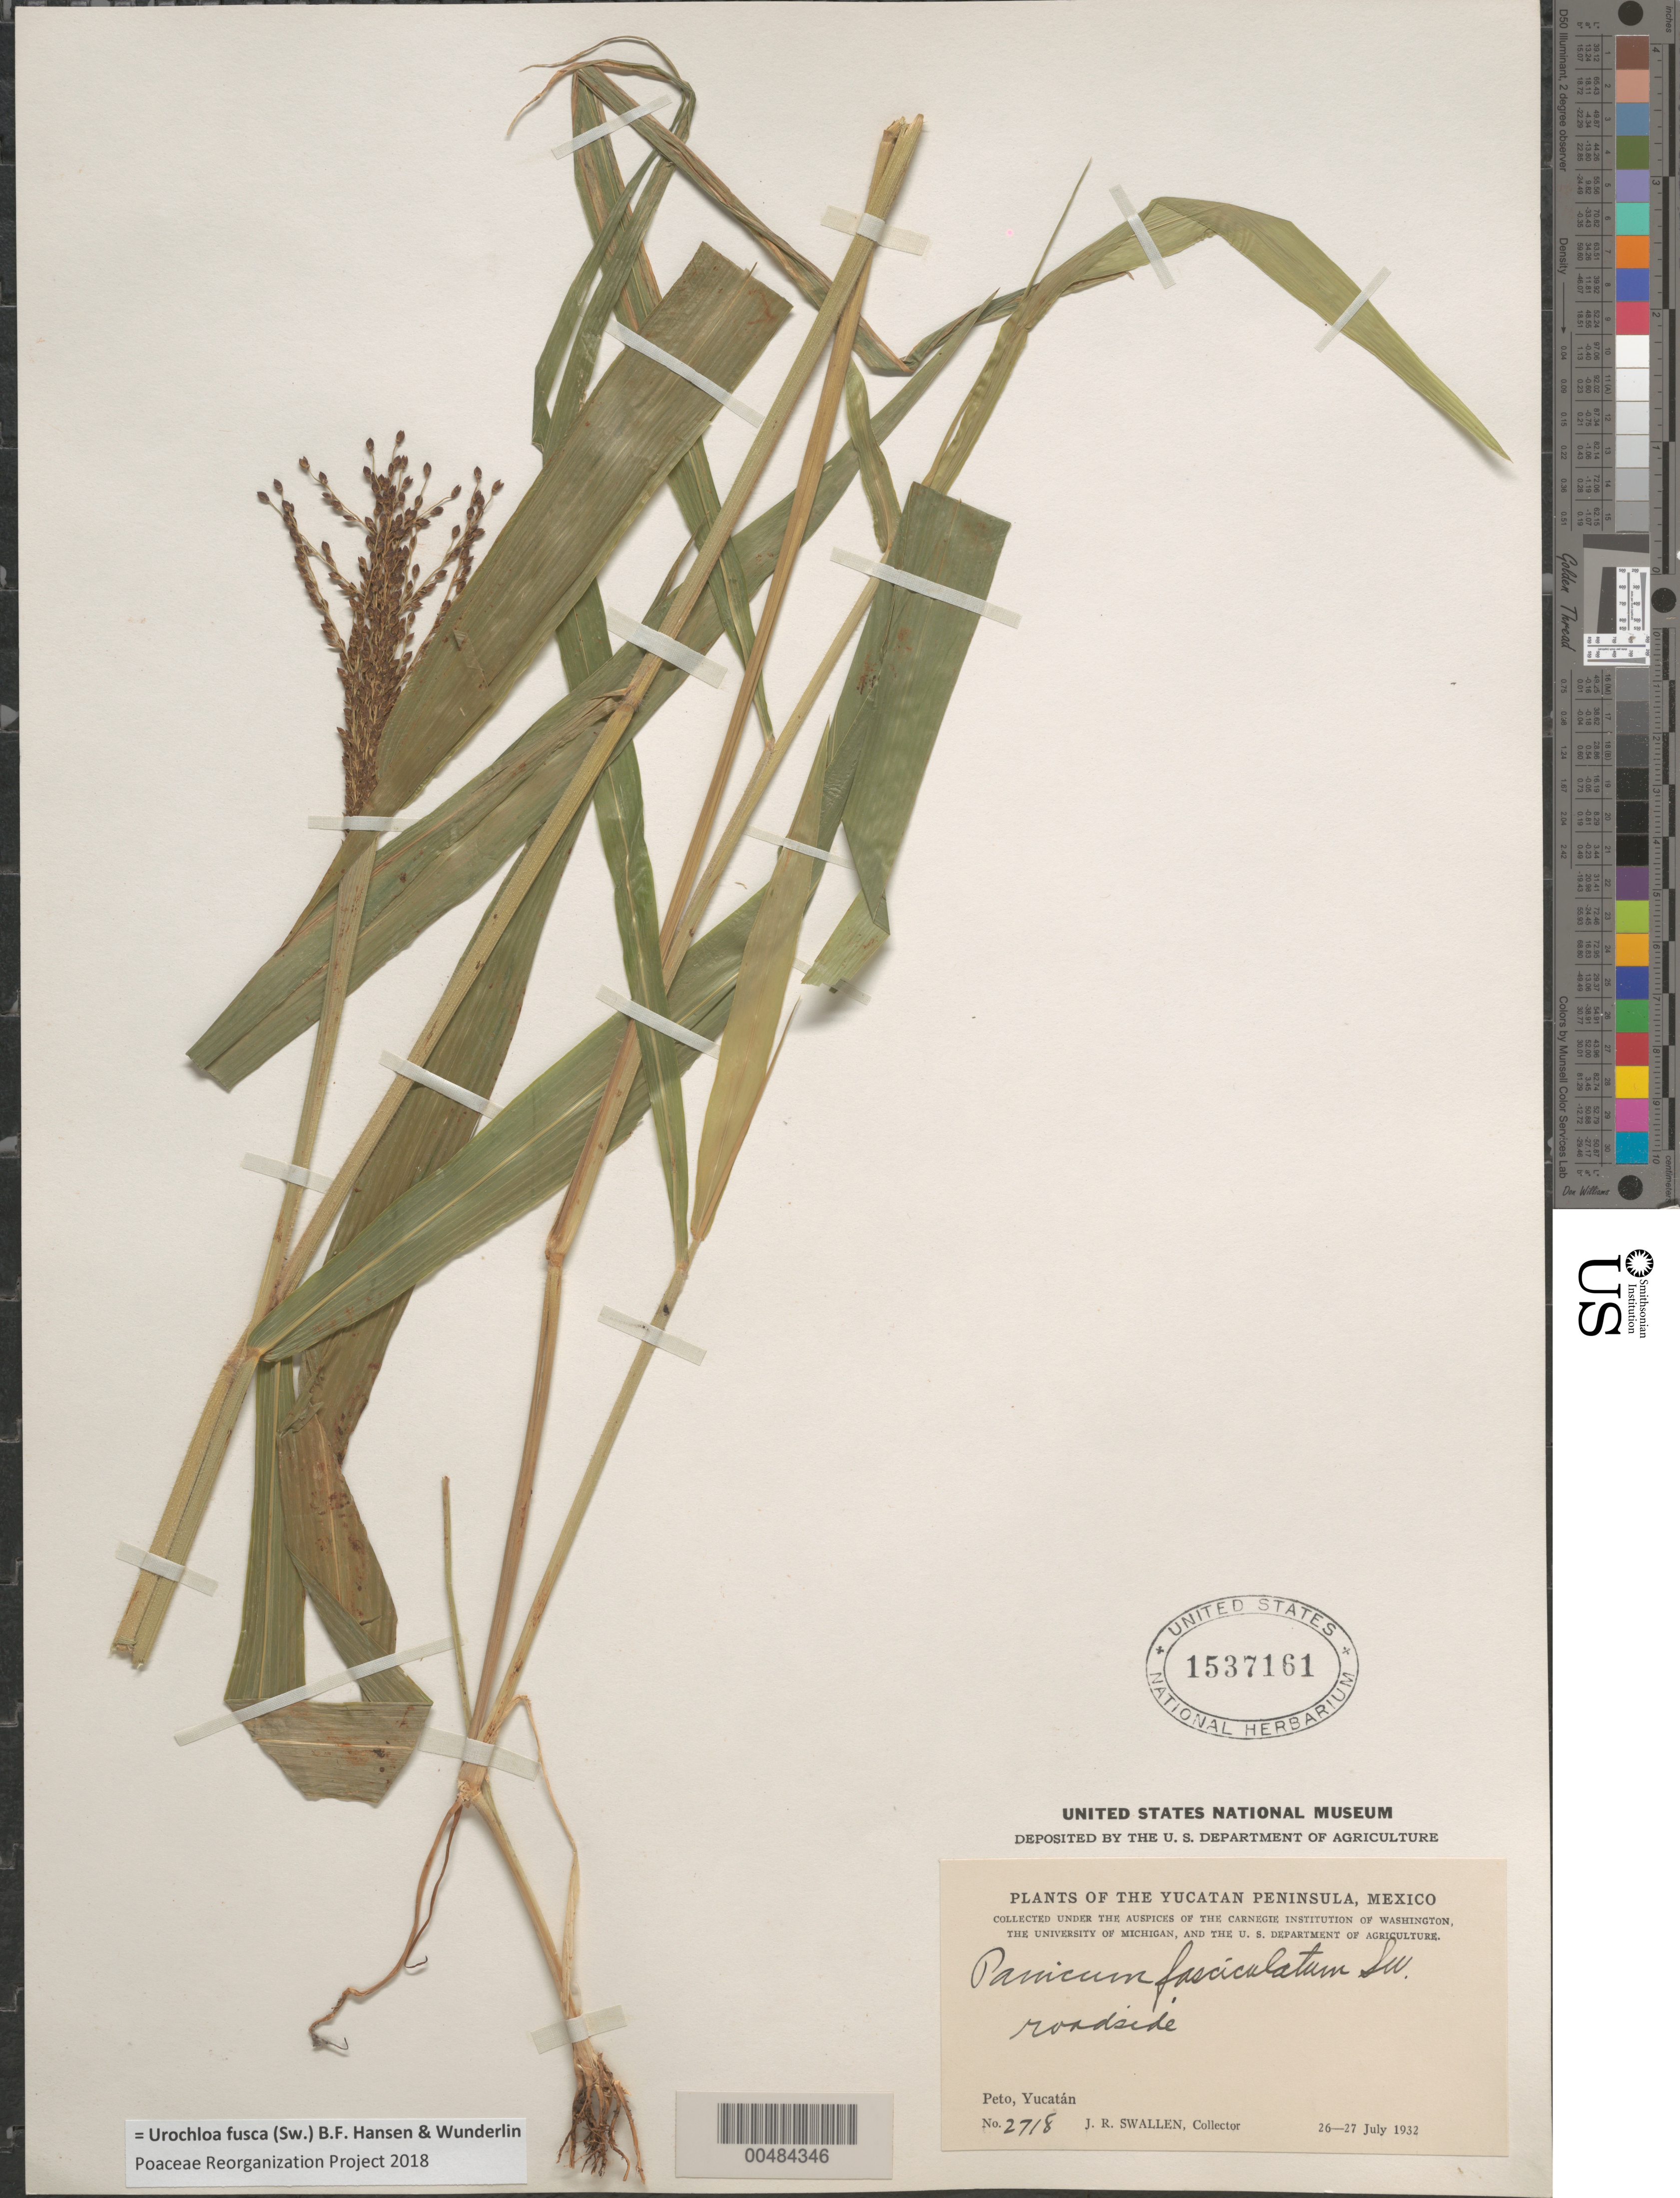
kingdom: Plantae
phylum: Tracheophyta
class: Liliopsida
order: Poales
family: Poaceae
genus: Brachiaria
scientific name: Brachiaria fasciculata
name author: (Sw.) Parodi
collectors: J. R. Swallen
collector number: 2718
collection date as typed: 26 Jul 1932 to 27 Jul 1932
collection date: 1932-07-26/1932-07-27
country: Mexico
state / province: Yucatan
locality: Peto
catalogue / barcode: US 1537161